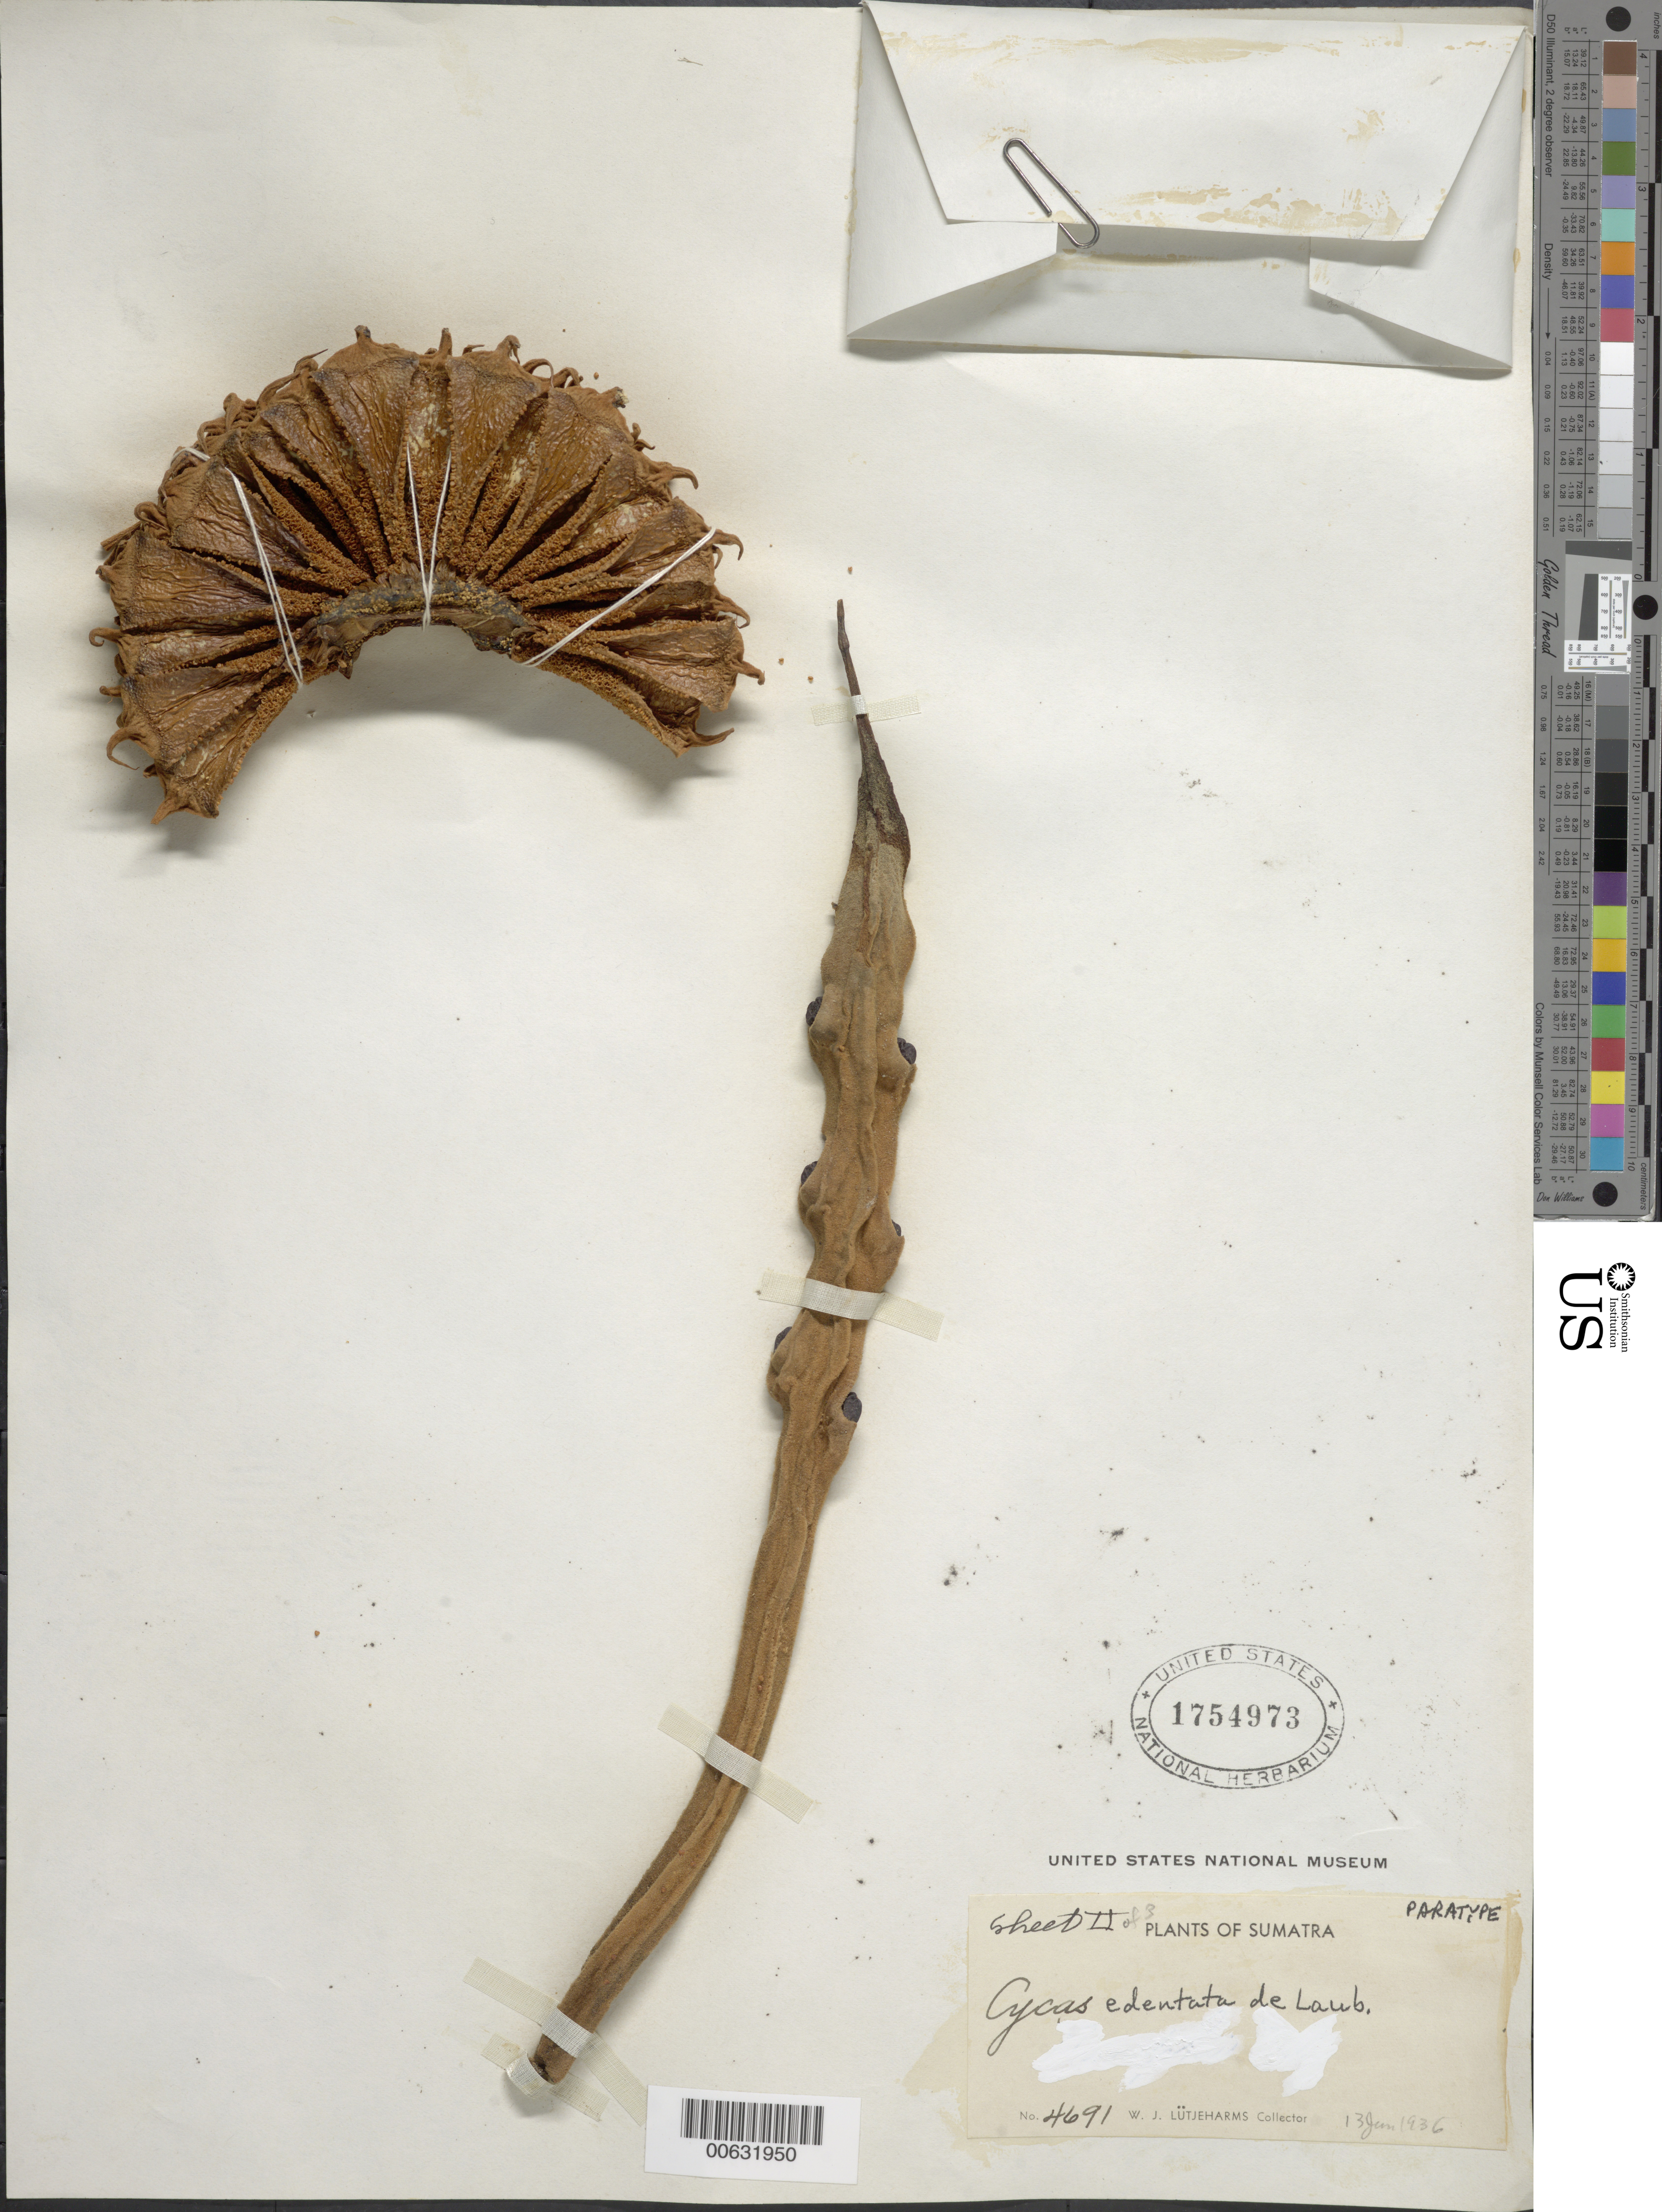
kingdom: Plantae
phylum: Tracheophyta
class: Cycadopsida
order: Cycadales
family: Cycadaceae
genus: Cycas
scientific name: Cycas edentata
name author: de Laub.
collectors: W. Lütjeharms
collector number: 4691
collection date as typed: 13 Jun 1936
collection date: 1936-06-13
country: Sri Lanka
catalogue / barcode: US 1754973